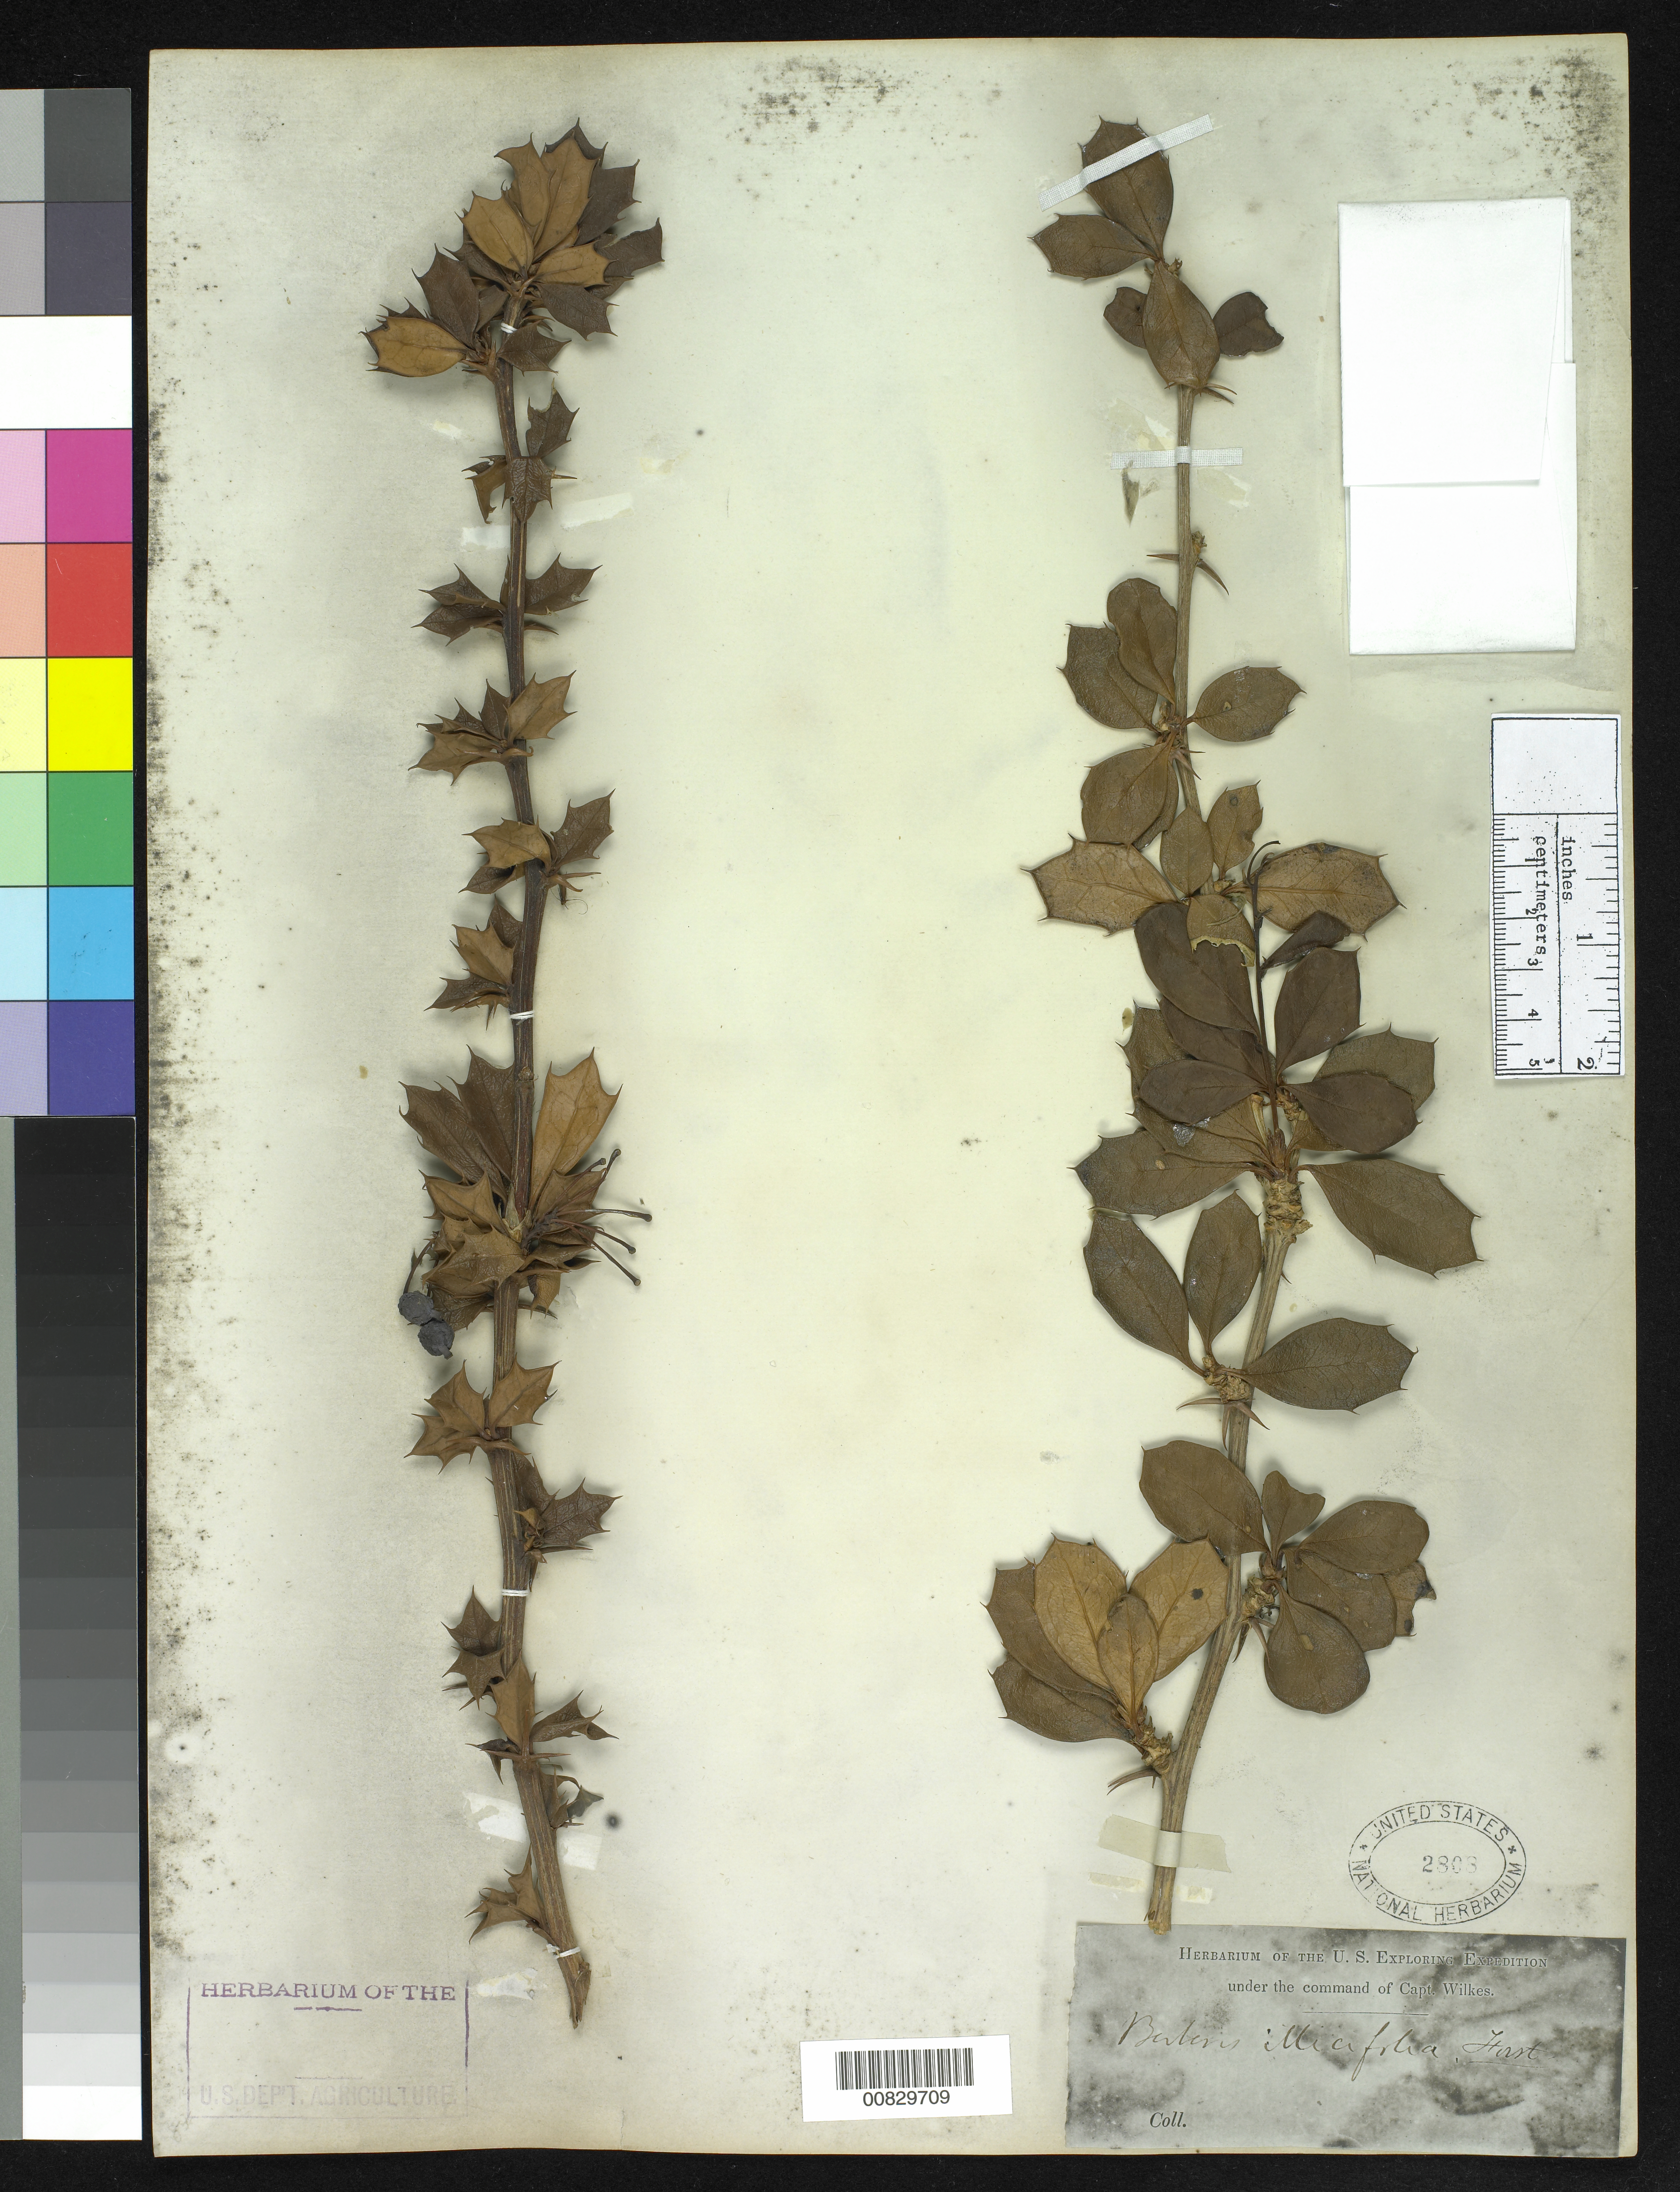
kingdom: Plantae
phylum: Tracheophyta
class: Magnoliopsida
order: Ranunculales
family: Berberidaceae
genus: Berberis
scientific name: Berberis ilicifolia Scheele nom. illeg.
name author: Scheele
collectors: Wilkes Explor. Exped.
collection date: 1838/1842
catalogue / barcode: US 2808